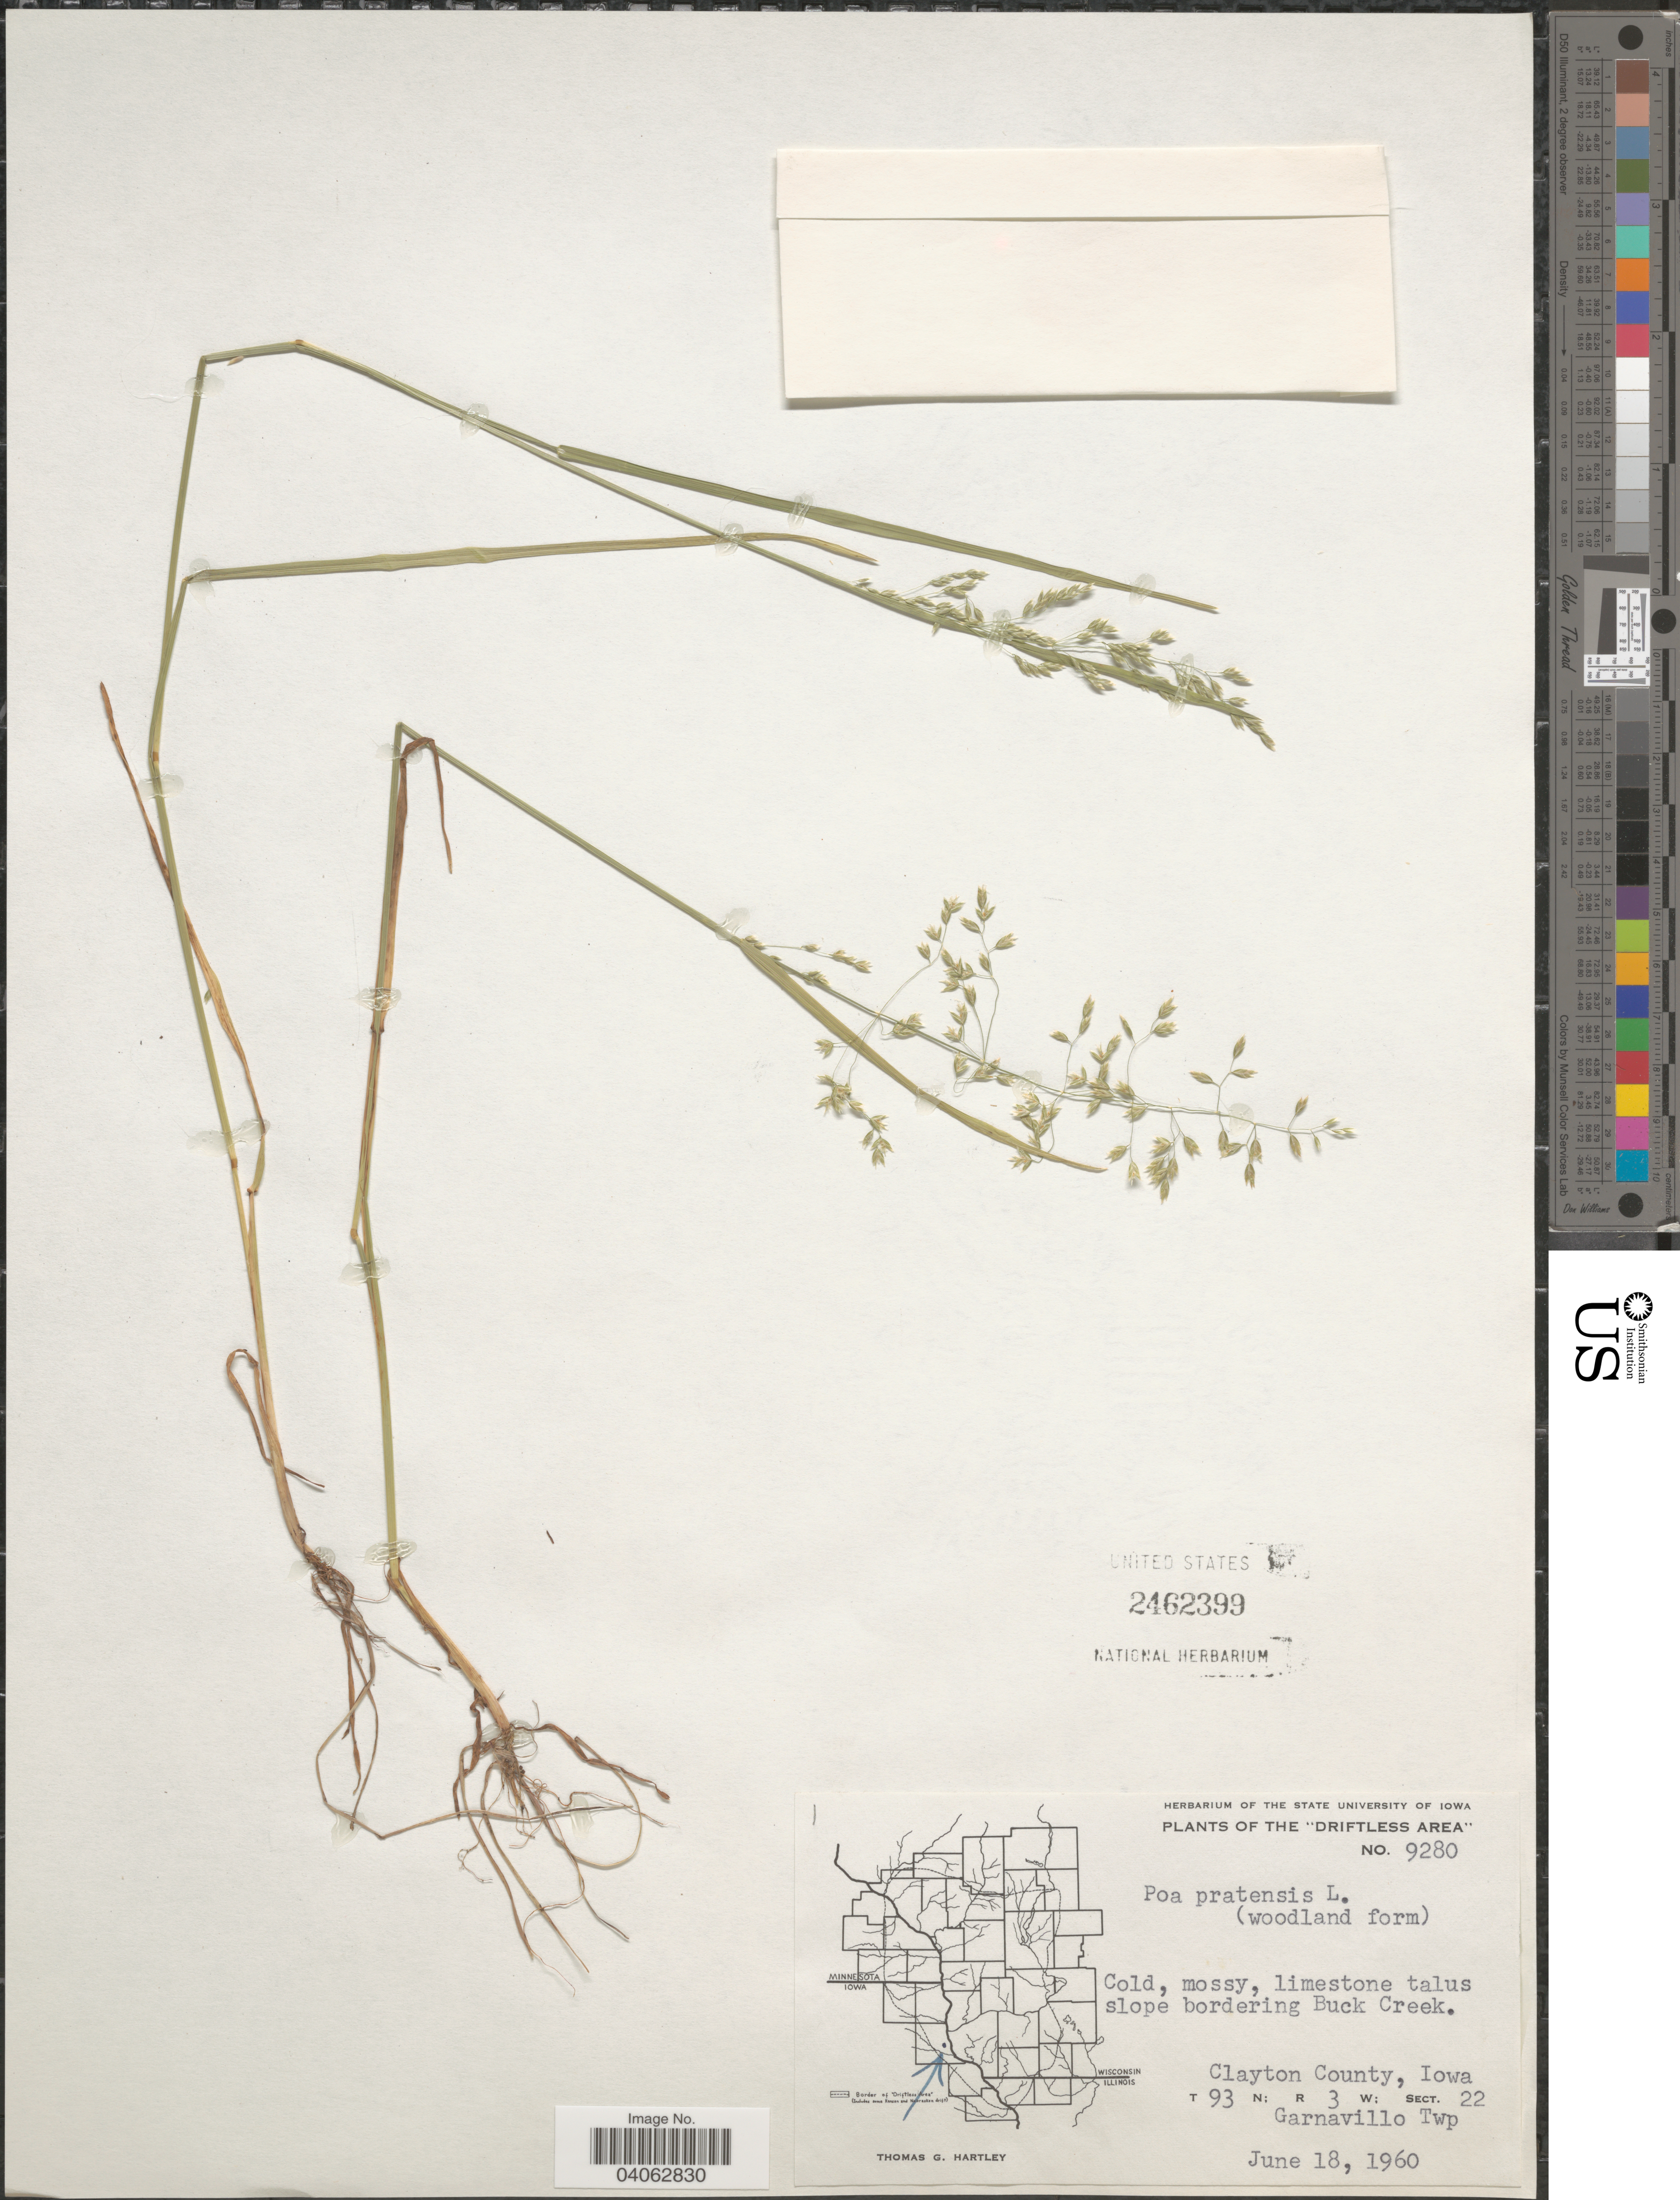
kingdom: Plantae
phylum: Tracheophyta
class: Liliopsida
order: Poales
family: Poaceae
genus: Poa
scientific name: Poa pratensis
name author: L.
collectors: T. G. Hartley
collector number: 9280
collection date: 1960-06-18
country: United States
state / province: Iowa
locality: The "Driftless Area". Cold, mossy, limestone talus slope bordering Buck Creek. Clayton County. T 93 N; R 3 W; Sect. 22. Garnavillo Twp.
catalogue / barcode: US 2462399